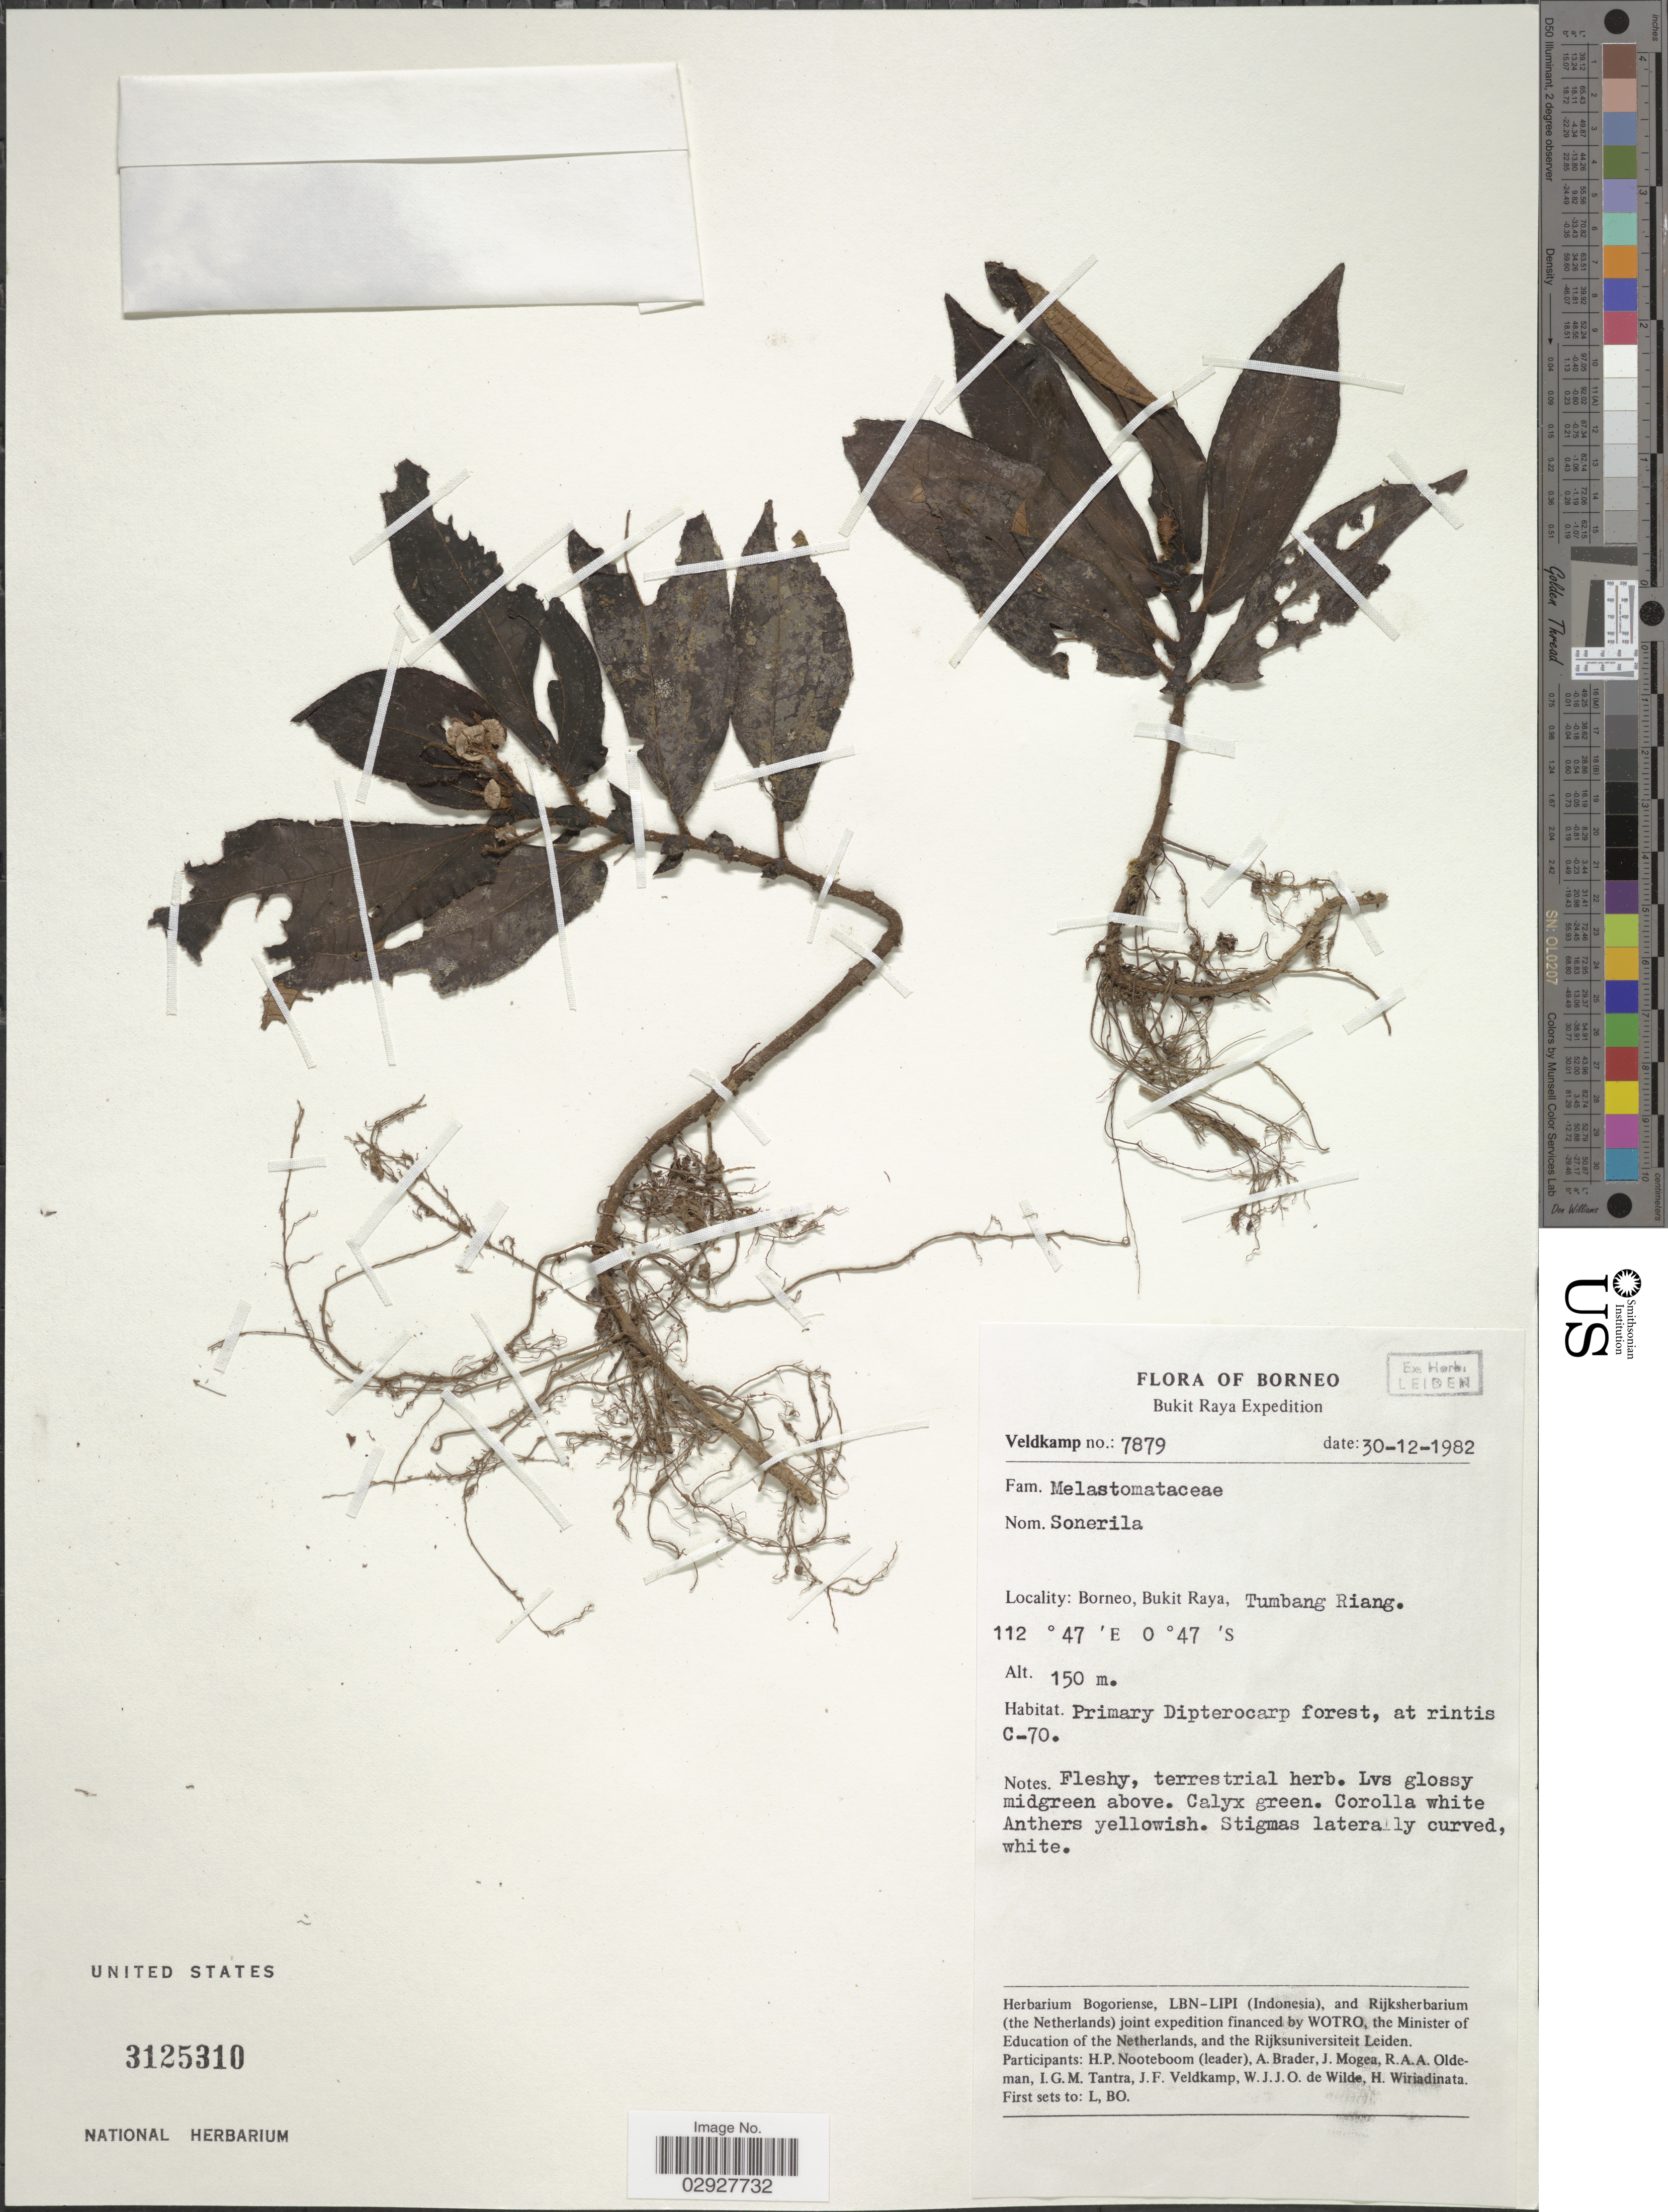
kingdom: Plantae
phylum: Tracheophyta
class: Magnoliopsida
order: Myrtales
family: Melastomataceae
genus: Sonerila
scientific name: Sonerila sp.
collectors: H. P. Nooteboom, A. Brader, J. Mogea, R. Oldeman & et al.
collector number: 7879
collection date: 1982-12-30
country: Indonesia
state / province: Kalimantan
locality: Borneo. Bukit Raya, Tumbang Riang.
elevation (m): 150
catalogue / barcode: US 3125310